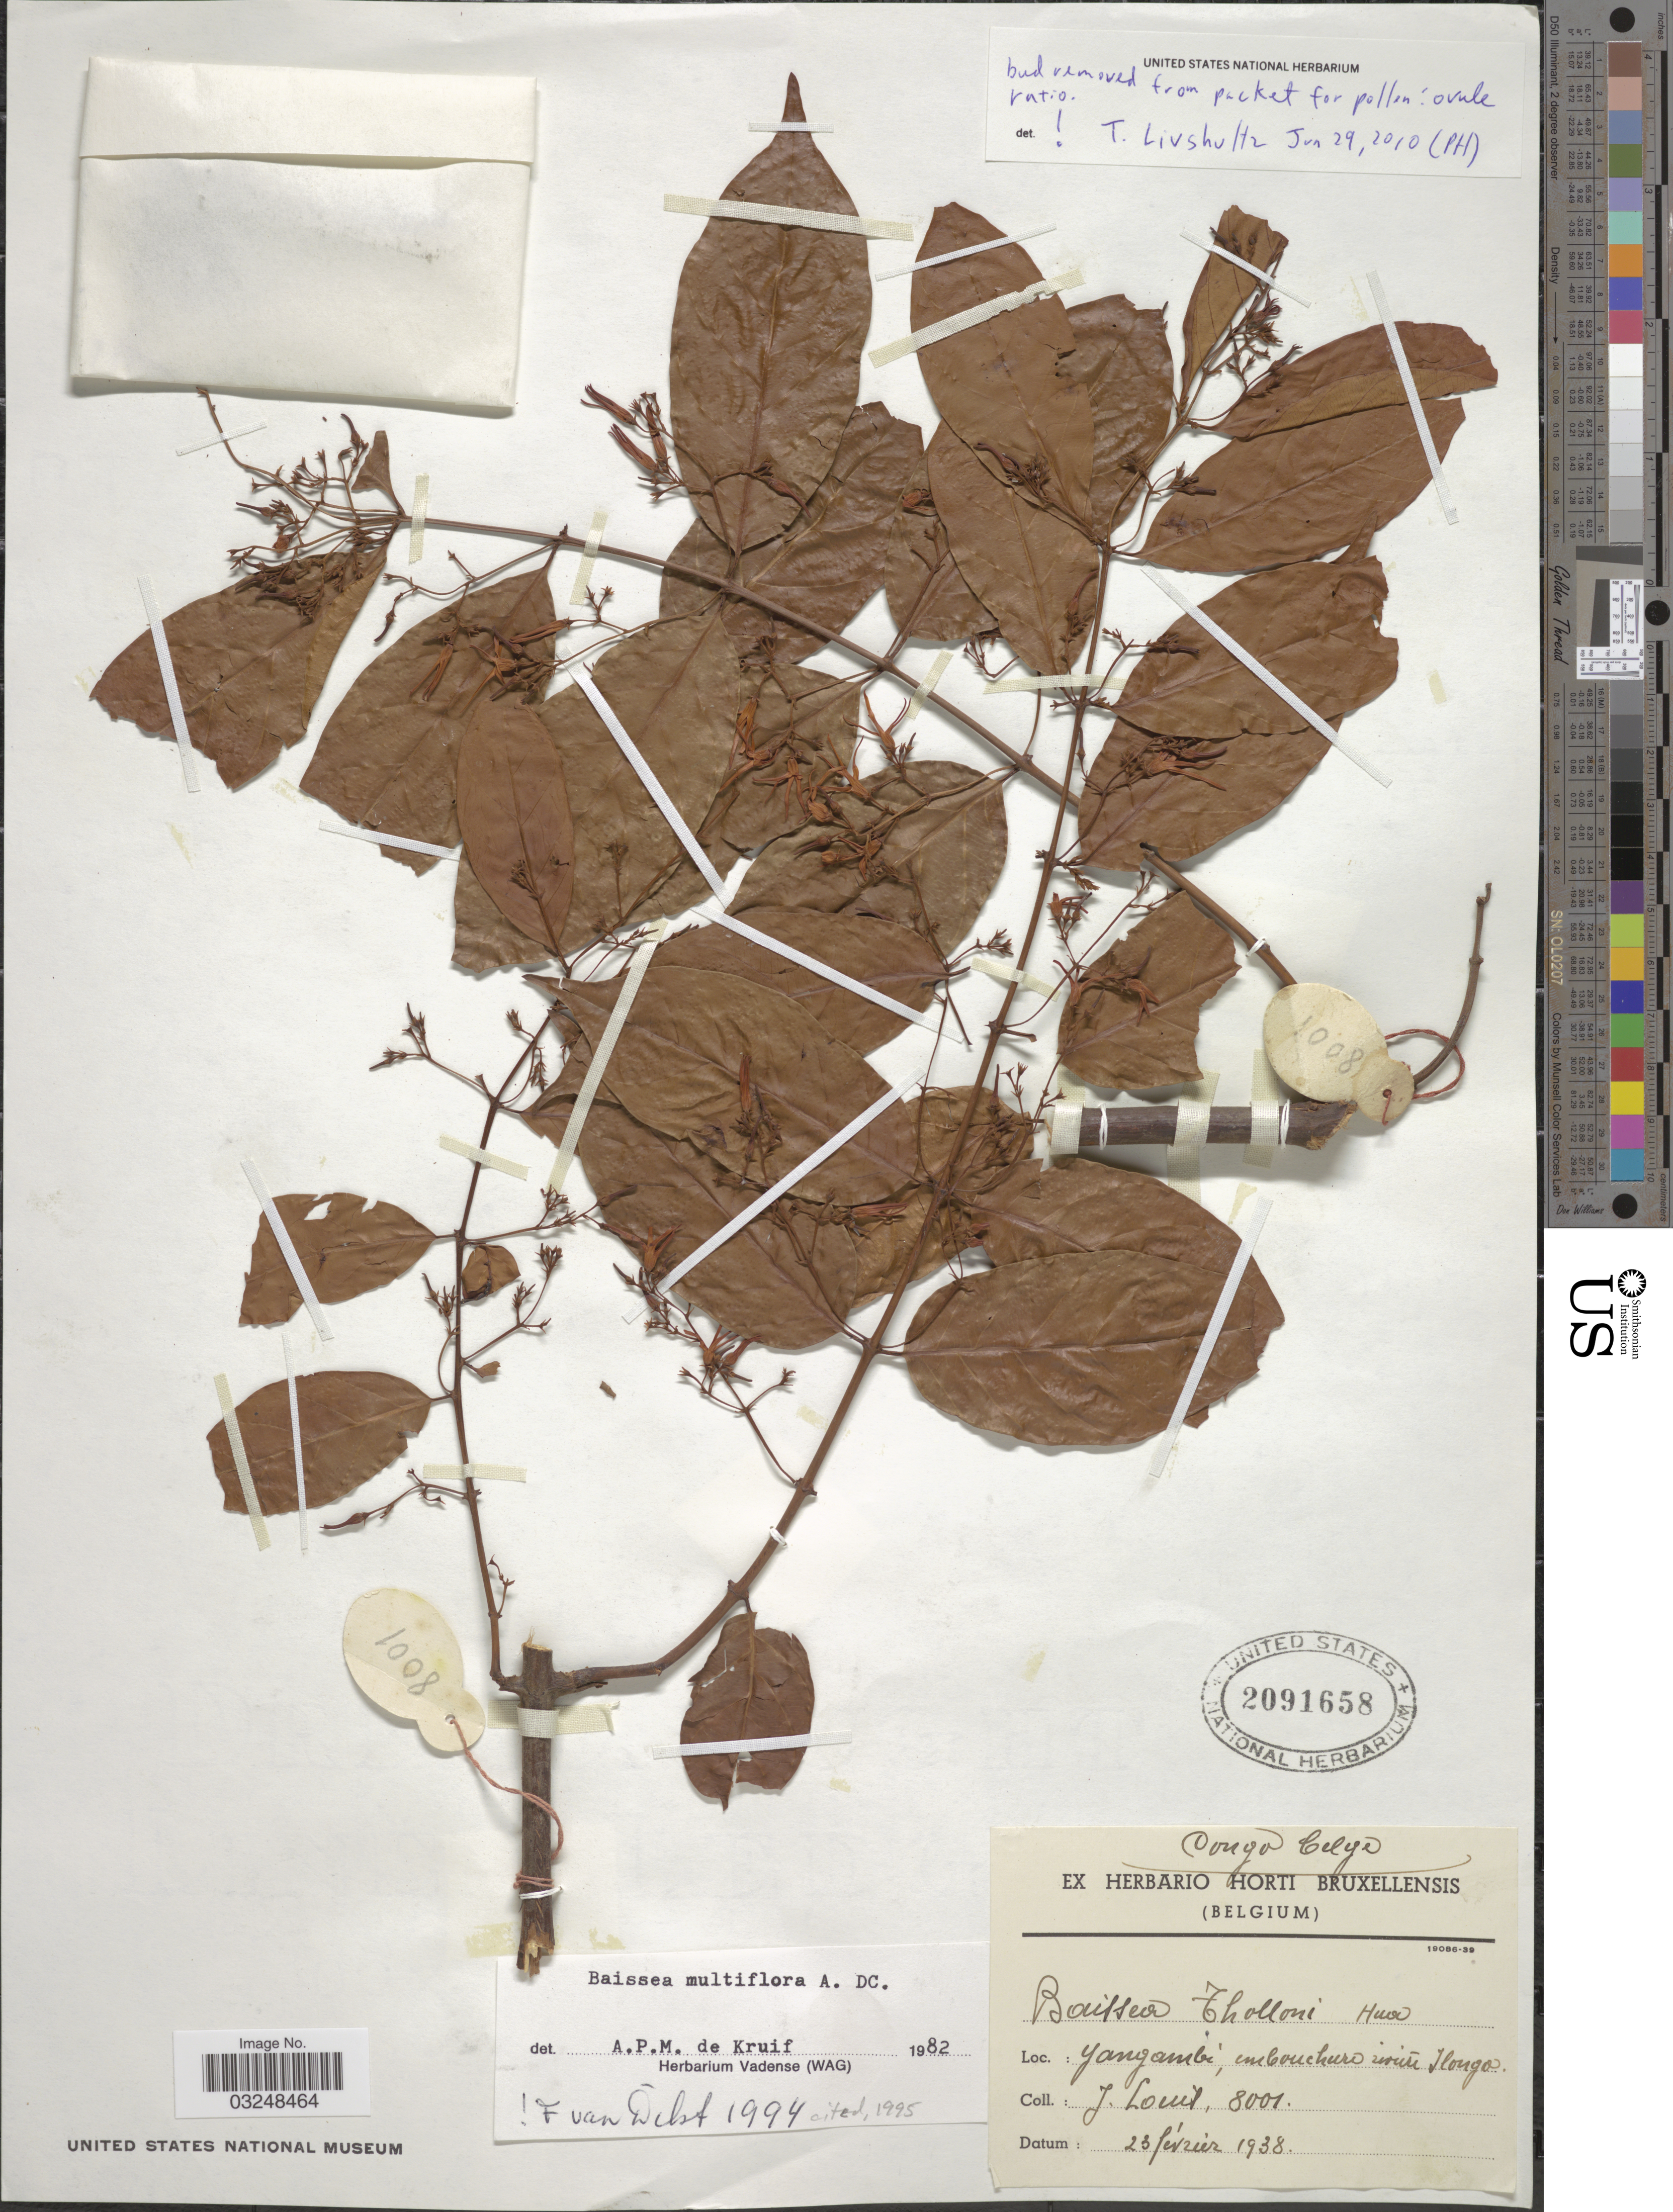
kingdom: Plantae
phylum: Tracheophyta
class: Magnoliopsida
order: Gentianales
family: Apocynaceae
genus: Baissea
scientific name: Baissea multiflora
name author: A. DC.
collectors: J. Louis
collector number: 8001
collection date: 1938-02-23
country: Congo, Democratic Republic of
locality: Yangambi, embouchure riviére Ilongo, Congo Belge.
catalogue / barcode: US 2091658